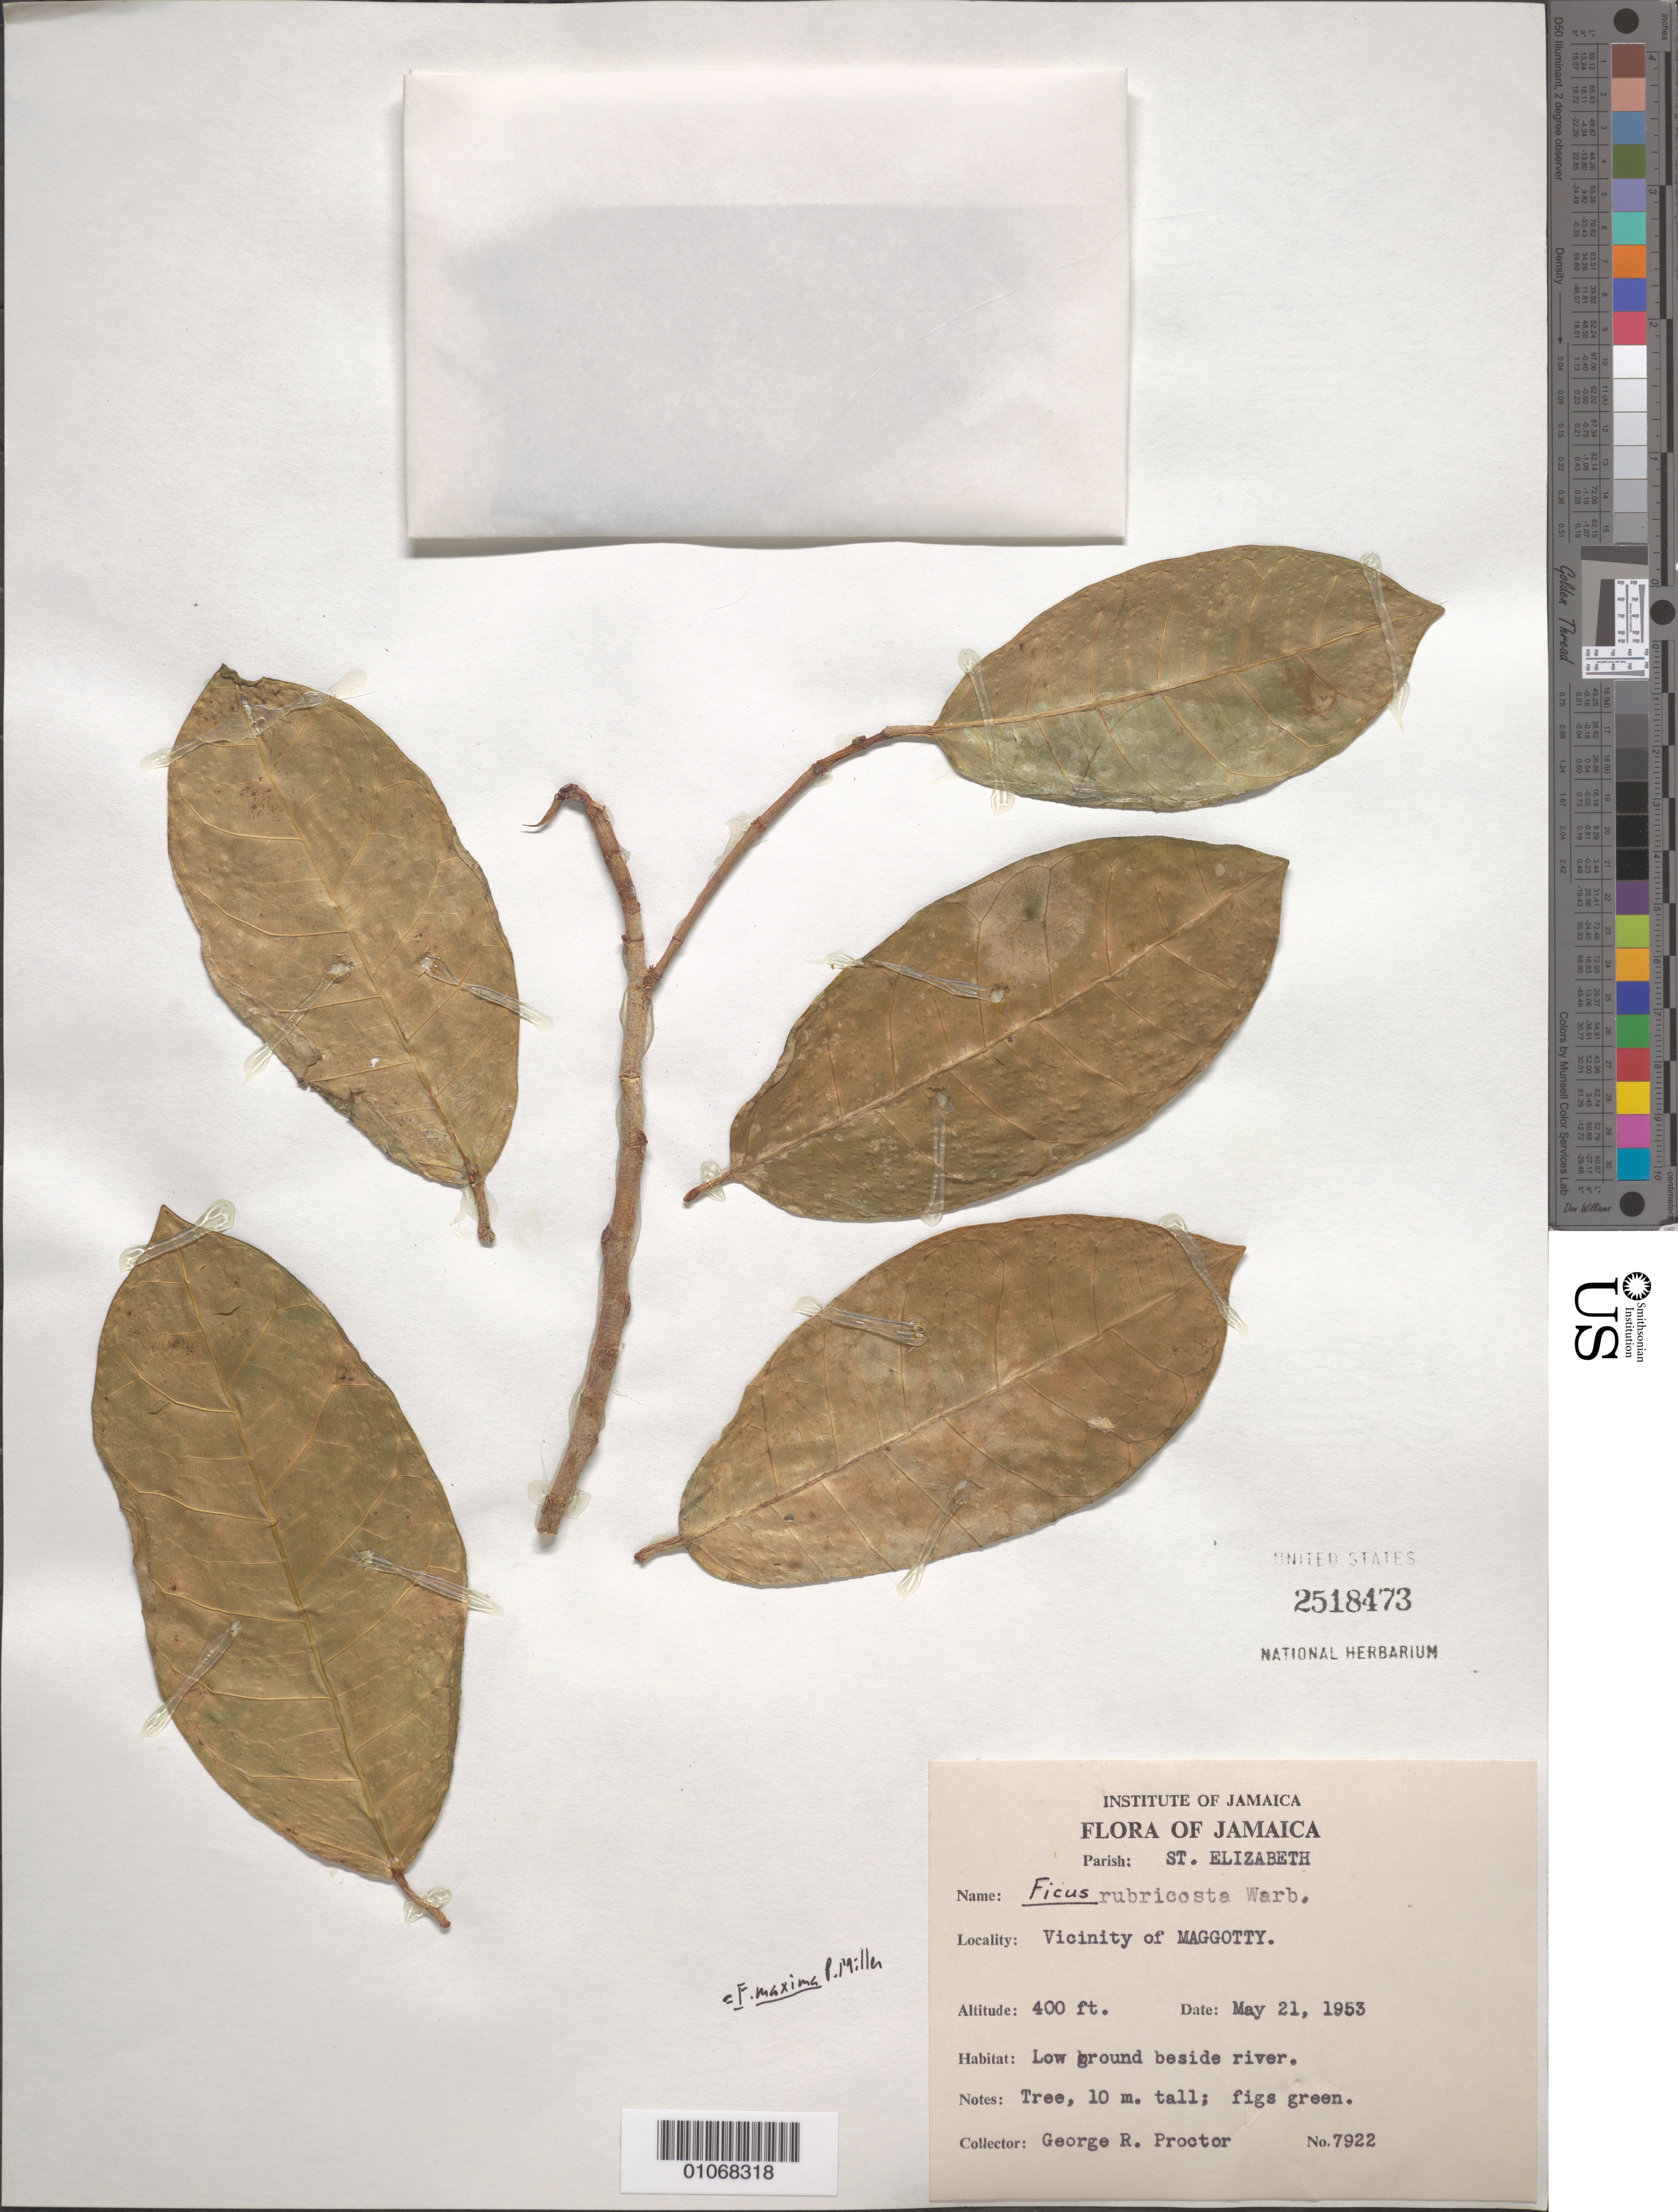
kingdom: Plantae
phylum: Tracheophyta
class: Magnoliopsida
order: Rosales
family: Moraceae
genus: Ficus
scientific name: Ficus maxima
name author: Mill.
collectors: G. R. Proctor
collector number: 7922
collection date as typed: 21 May 1953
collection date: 1953-05-21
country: Jamaica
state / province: Saint Elizabeth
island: Jamaica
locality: Vicinity of Maggoty.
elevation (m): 122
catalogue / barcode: US 2518473